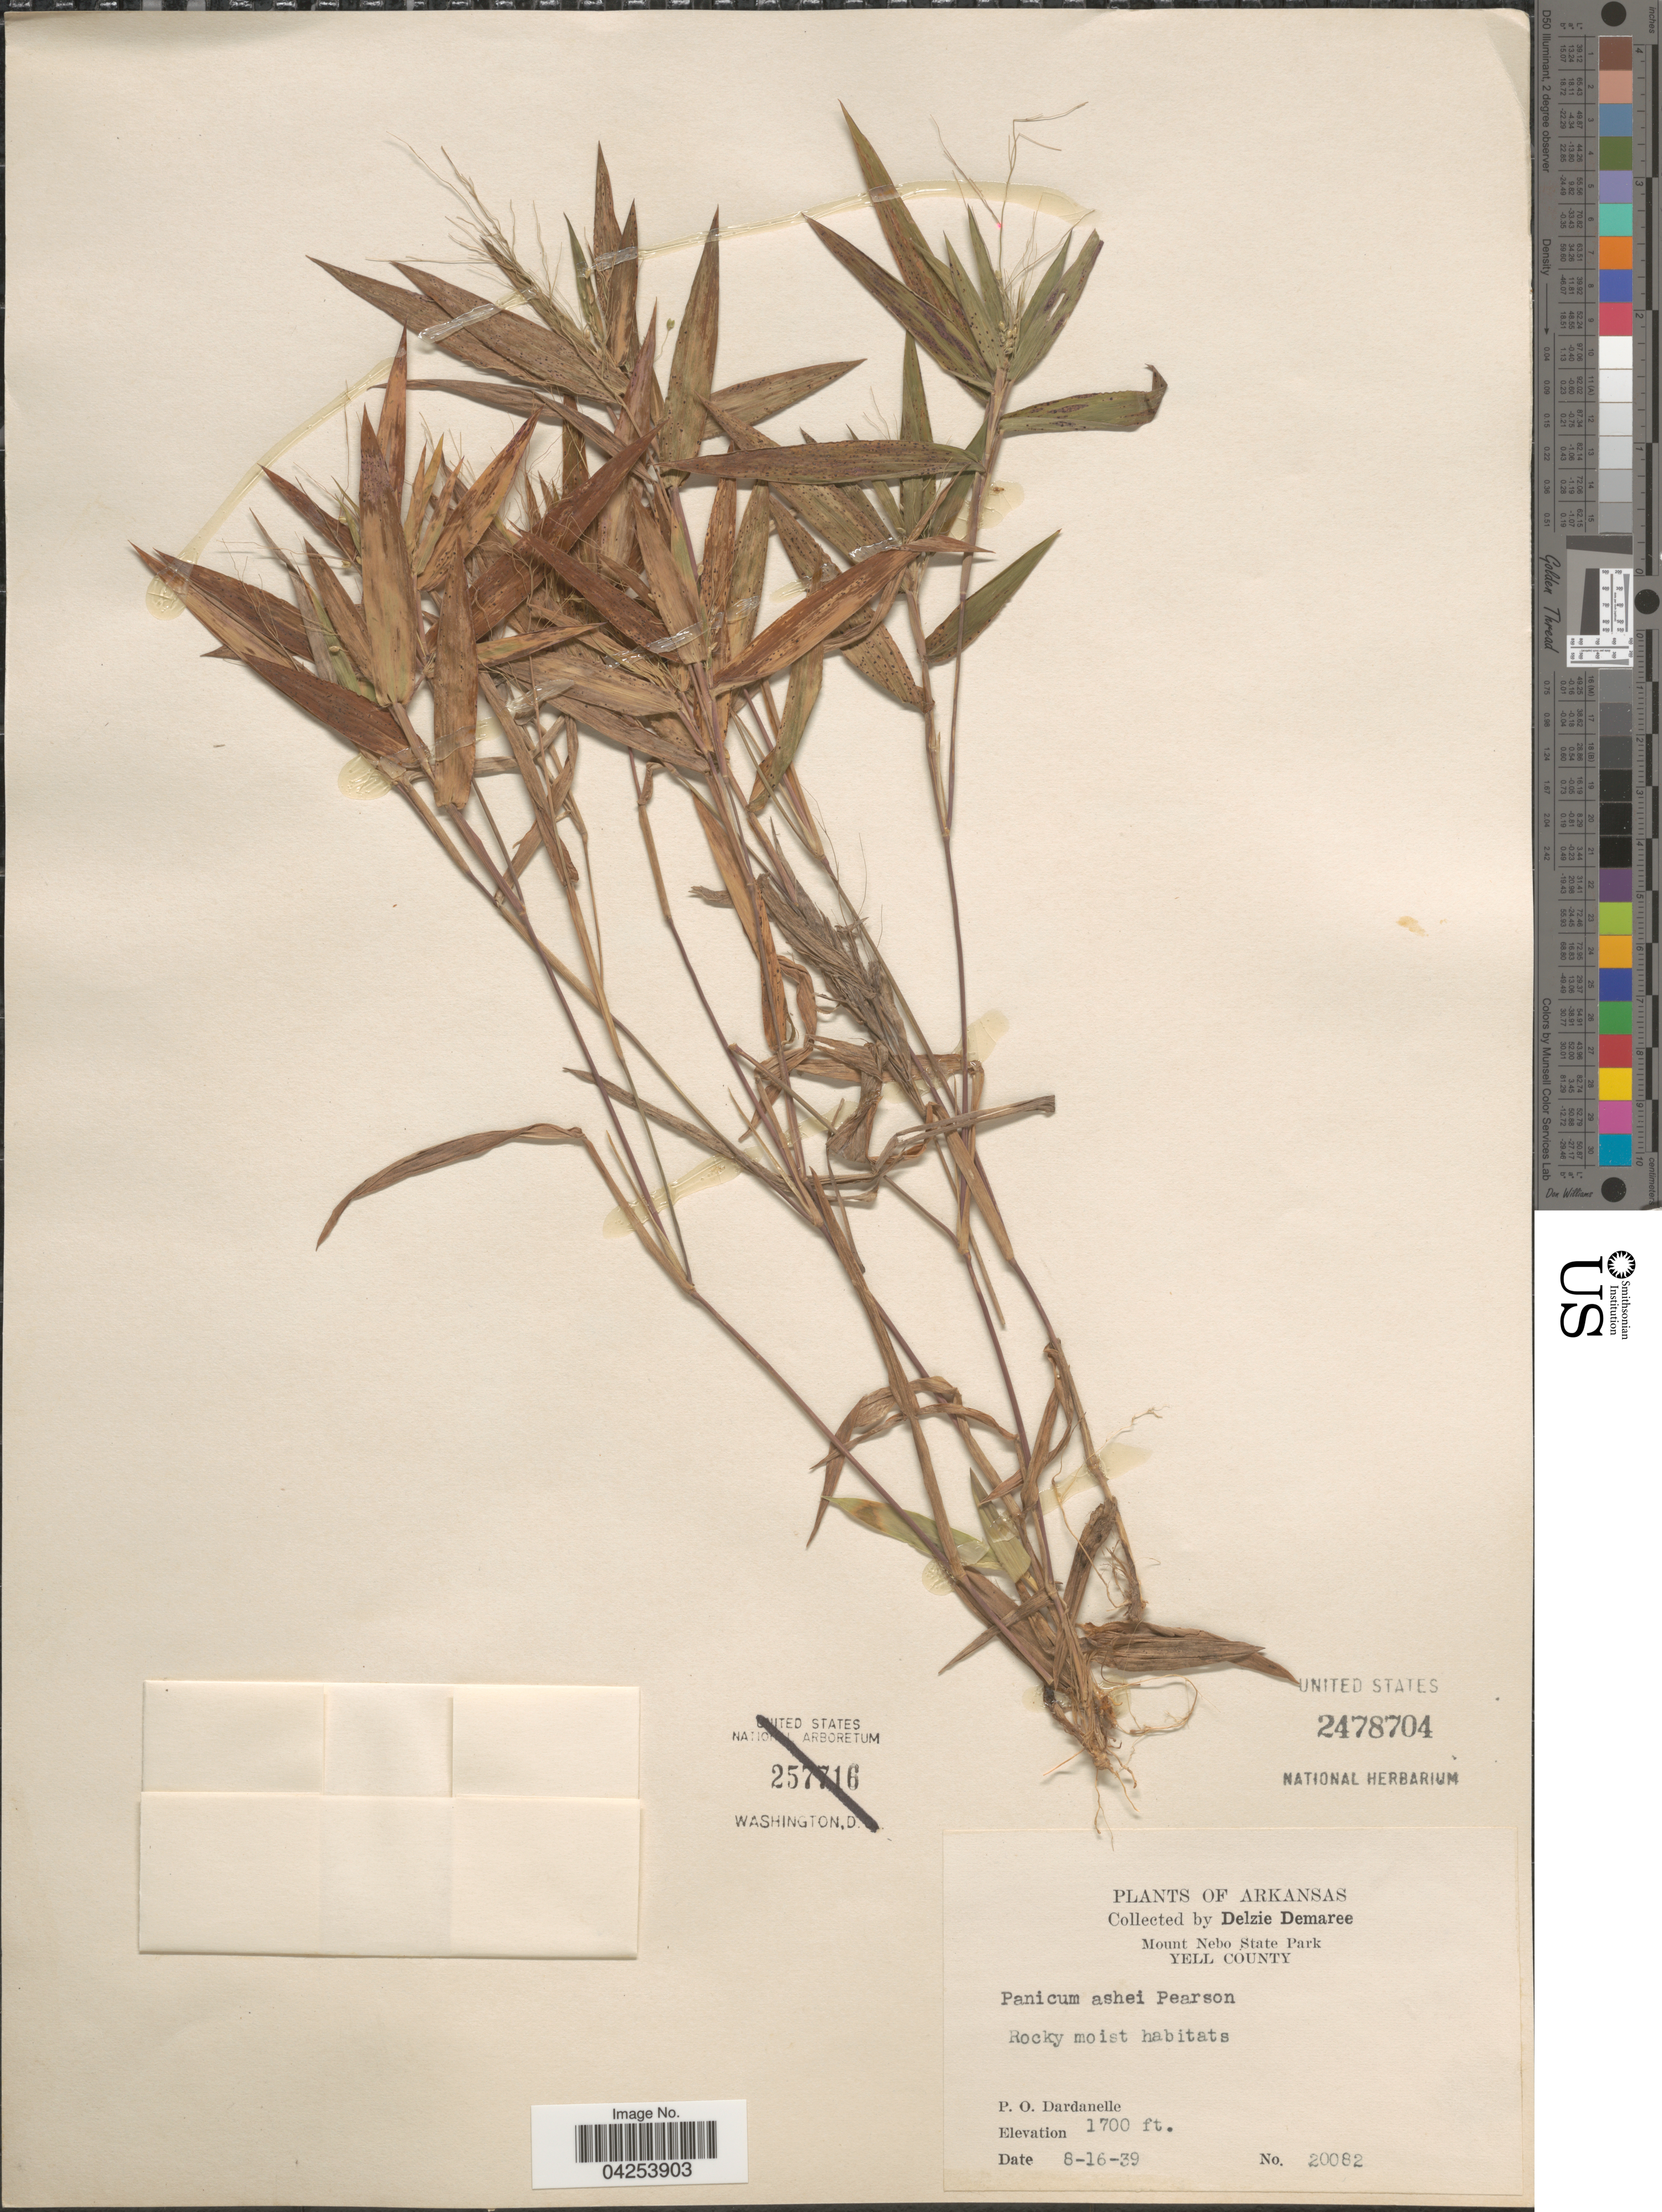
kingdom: Plantae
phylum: Tracheophyta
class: Liliopsida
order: Poales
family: Poaceae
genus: Dichanthelium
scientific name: Dichanthelium commutatum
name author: (Schult.) Gould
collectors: D. Demaree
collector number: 20082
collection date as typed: Transcribed d/m/y: 16/8/39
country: United States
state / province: Arkansas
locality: Mount Nebo State Park. Yell County. P.O. Dardanelle.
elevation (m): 518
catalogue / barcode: US 2478704